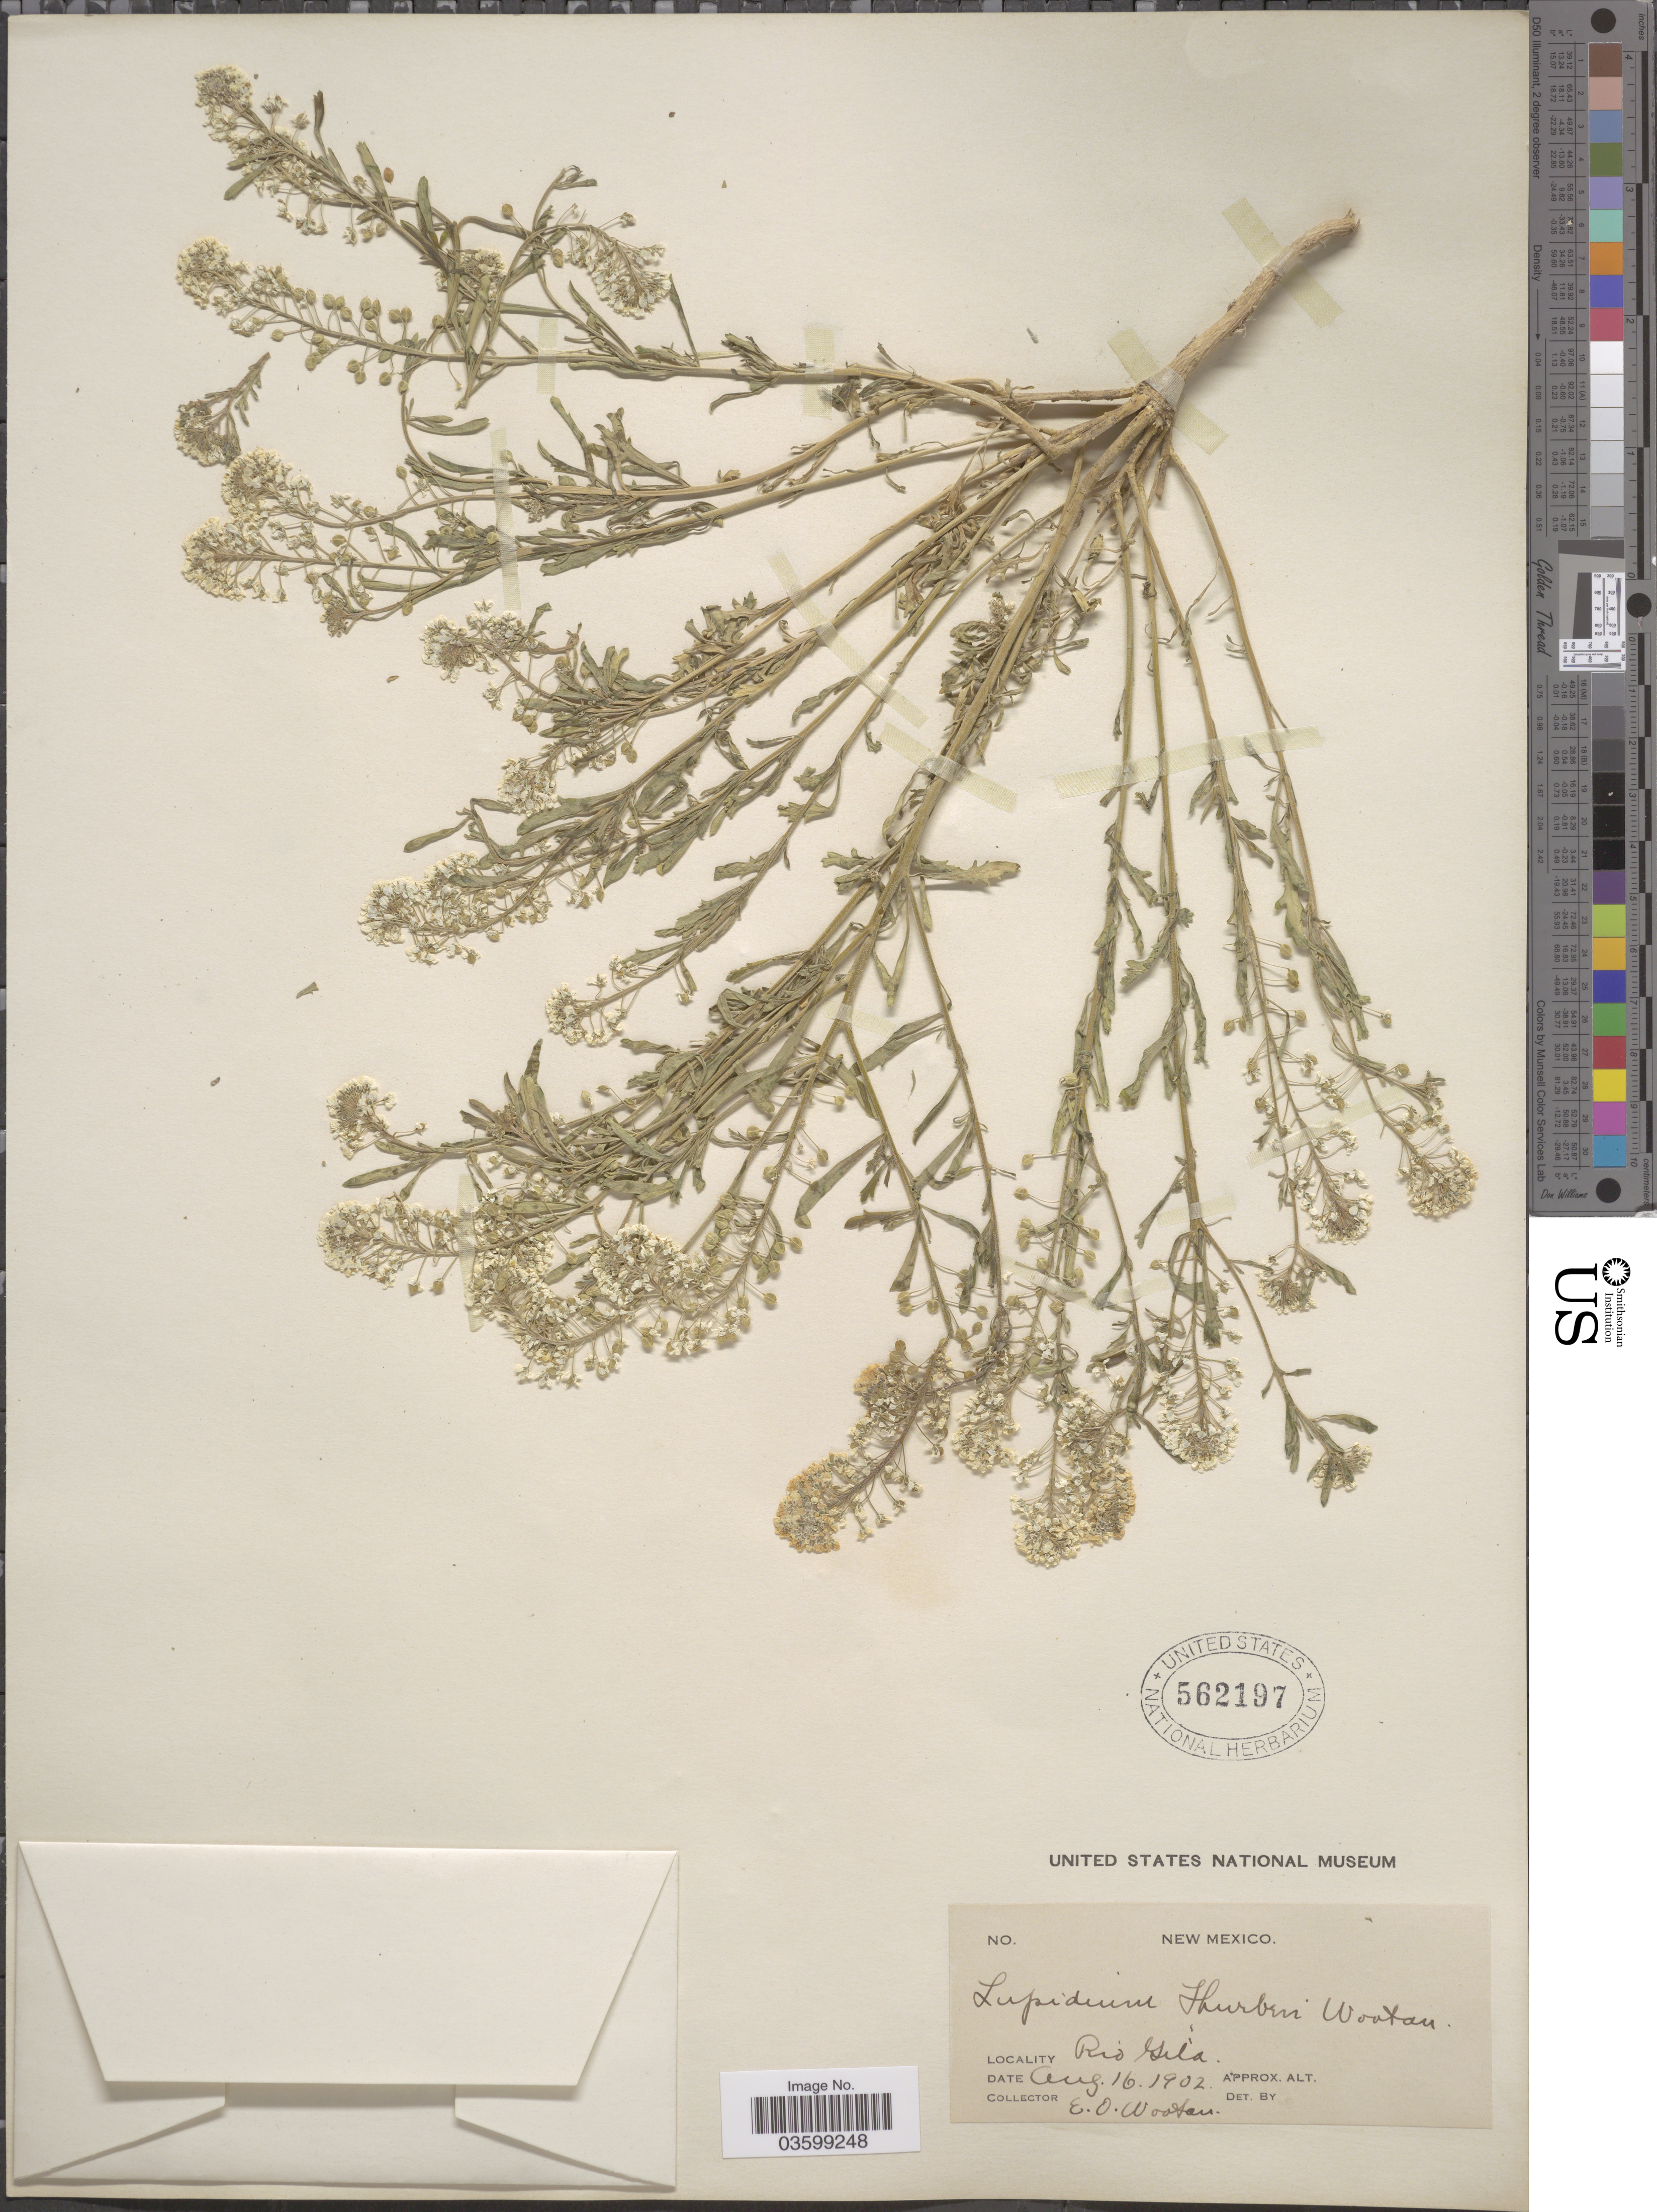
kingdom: Plantae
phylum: Tracheophyta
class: Magnoliopsida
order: Brassicales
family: Brassicaceae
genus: Lepidium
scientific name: Lepidium thurberi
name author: Wooton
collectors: E. O. Wooton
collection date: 1902-08-16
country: United States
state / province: New Mexico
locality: Rio Gila.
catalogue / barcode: US 562197